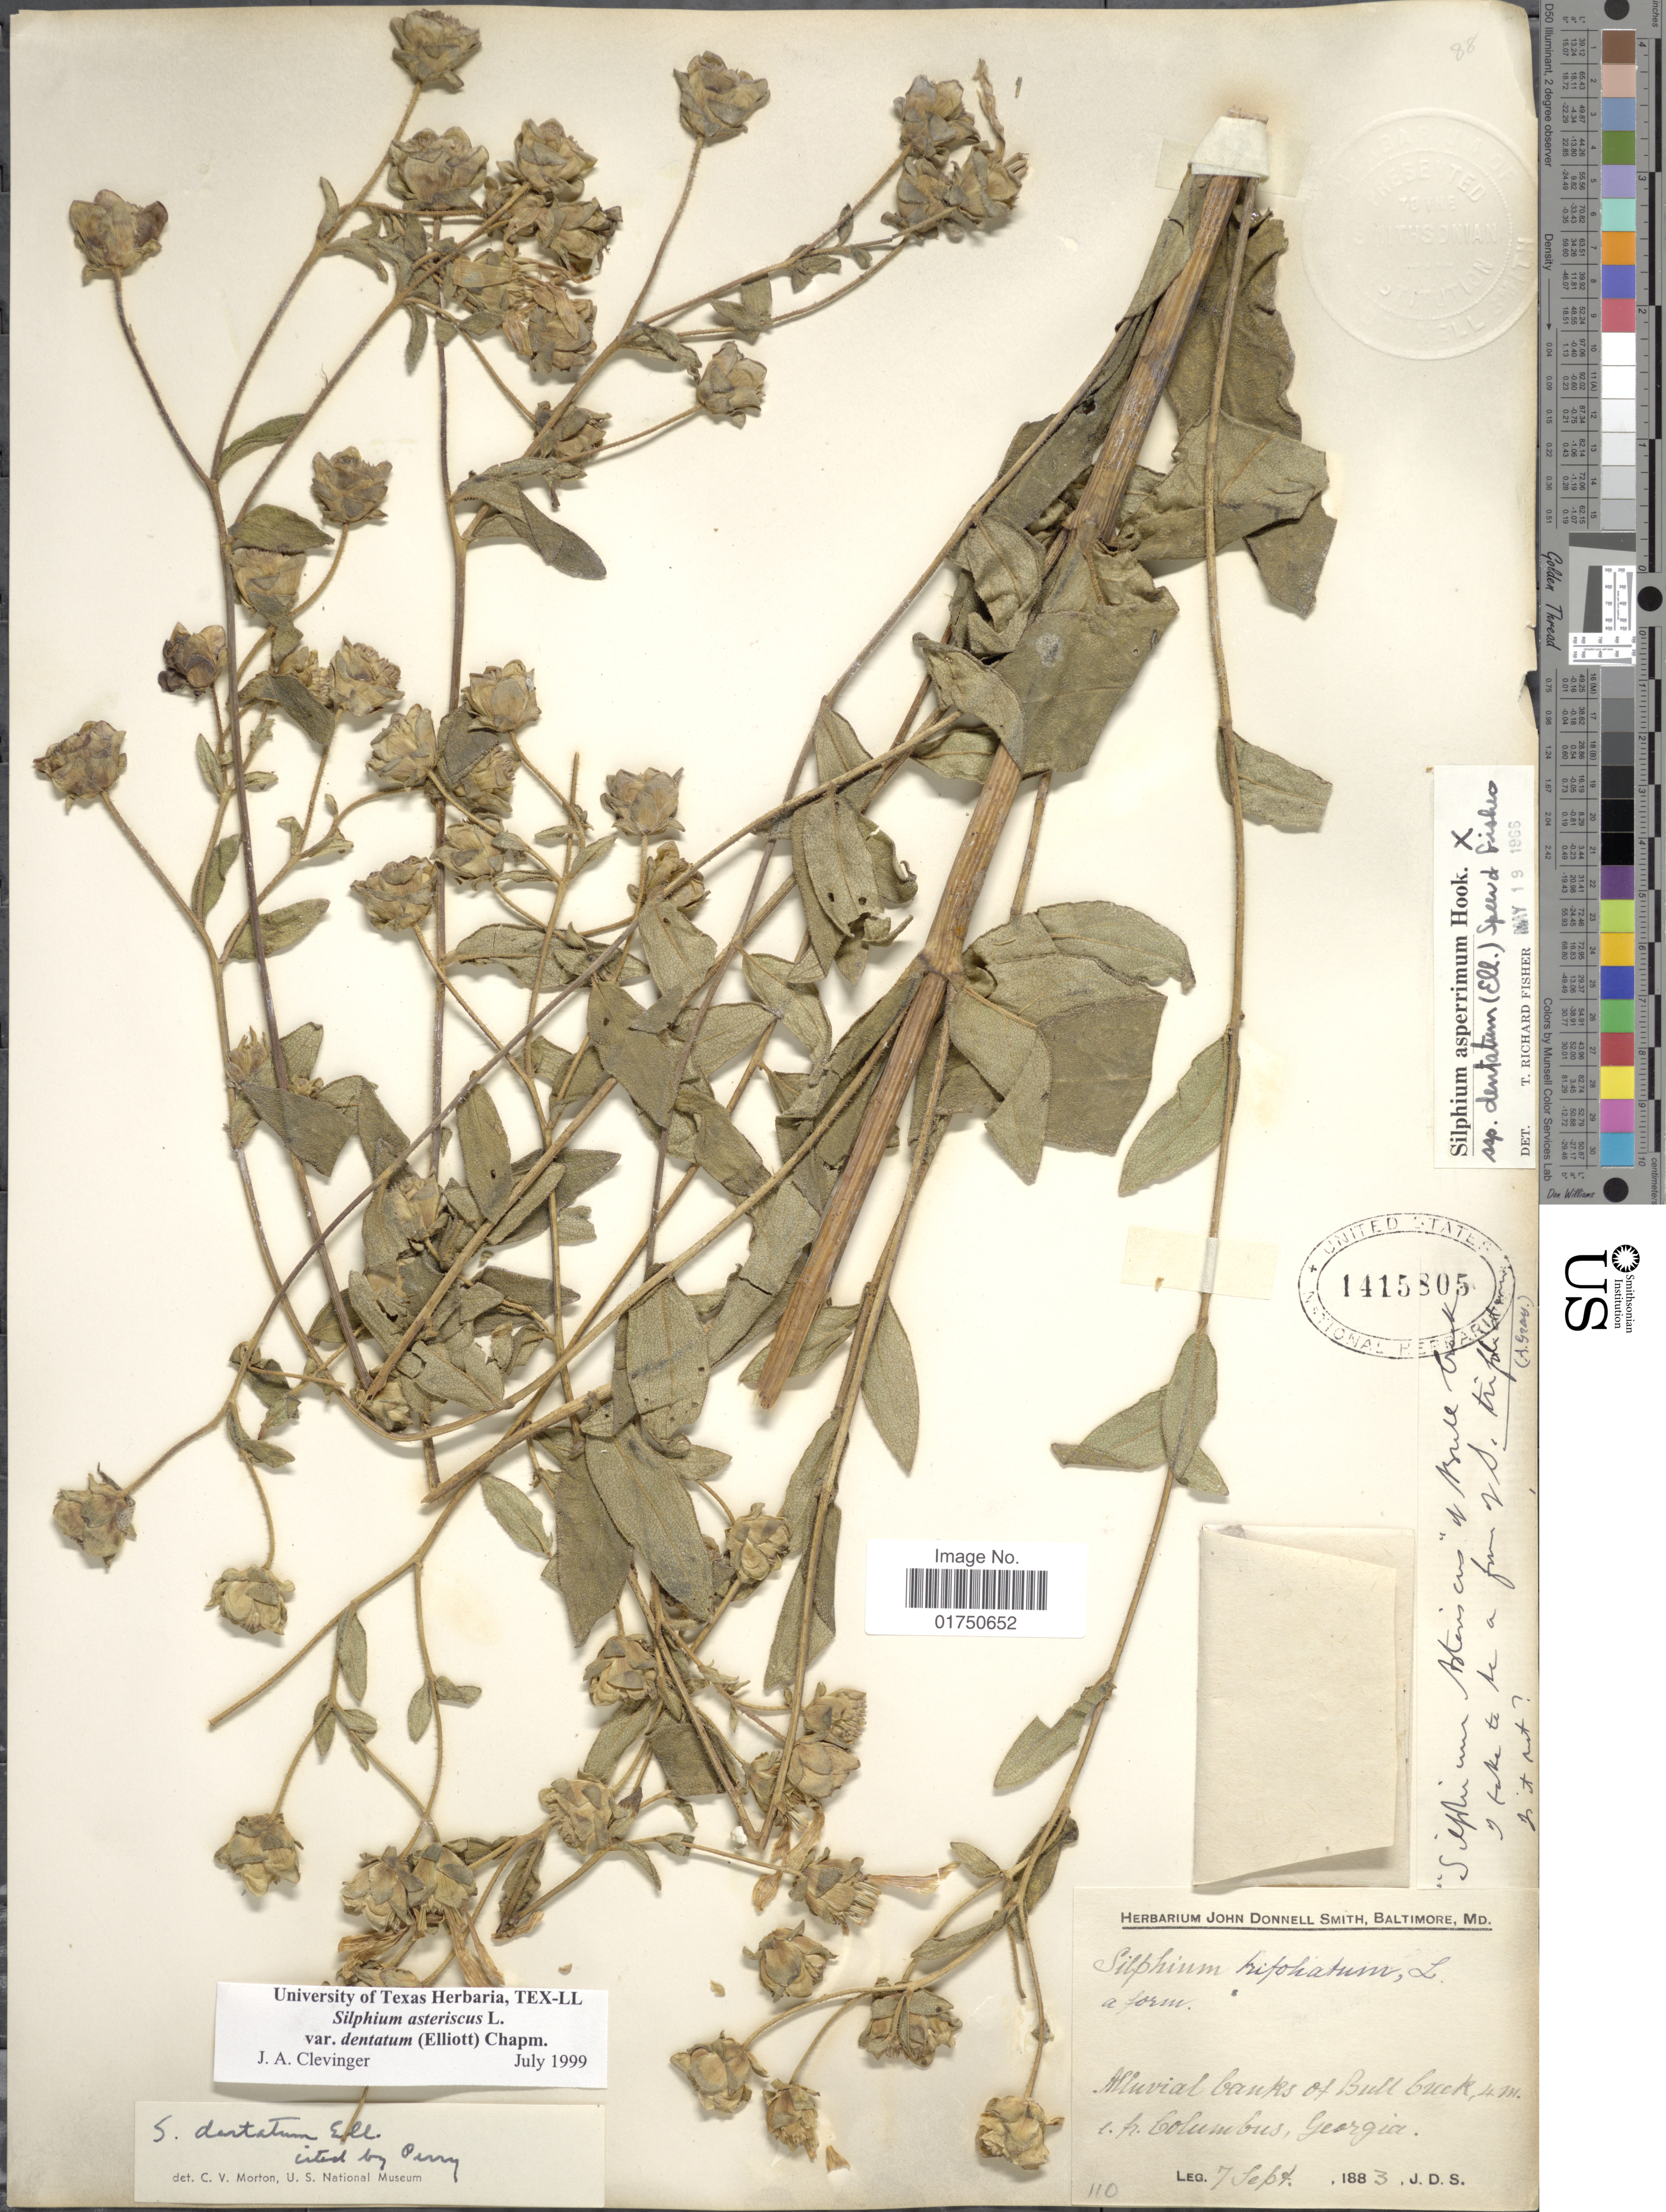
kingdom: Plantae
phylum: Tracheophyta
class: Magnoliopsida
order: Asterales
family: Asteraceae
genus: Silphium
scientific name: Silphium asteriscus var. dentatum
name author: (Elliott) Chapm.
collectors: J. Donnell Smith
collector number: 110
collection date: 1883-09-07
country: United States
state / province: Georgia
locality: Alluvial banks of Bull Creek, 4 m. e. fr. Columbus, Georgia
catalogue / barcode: US 1415805